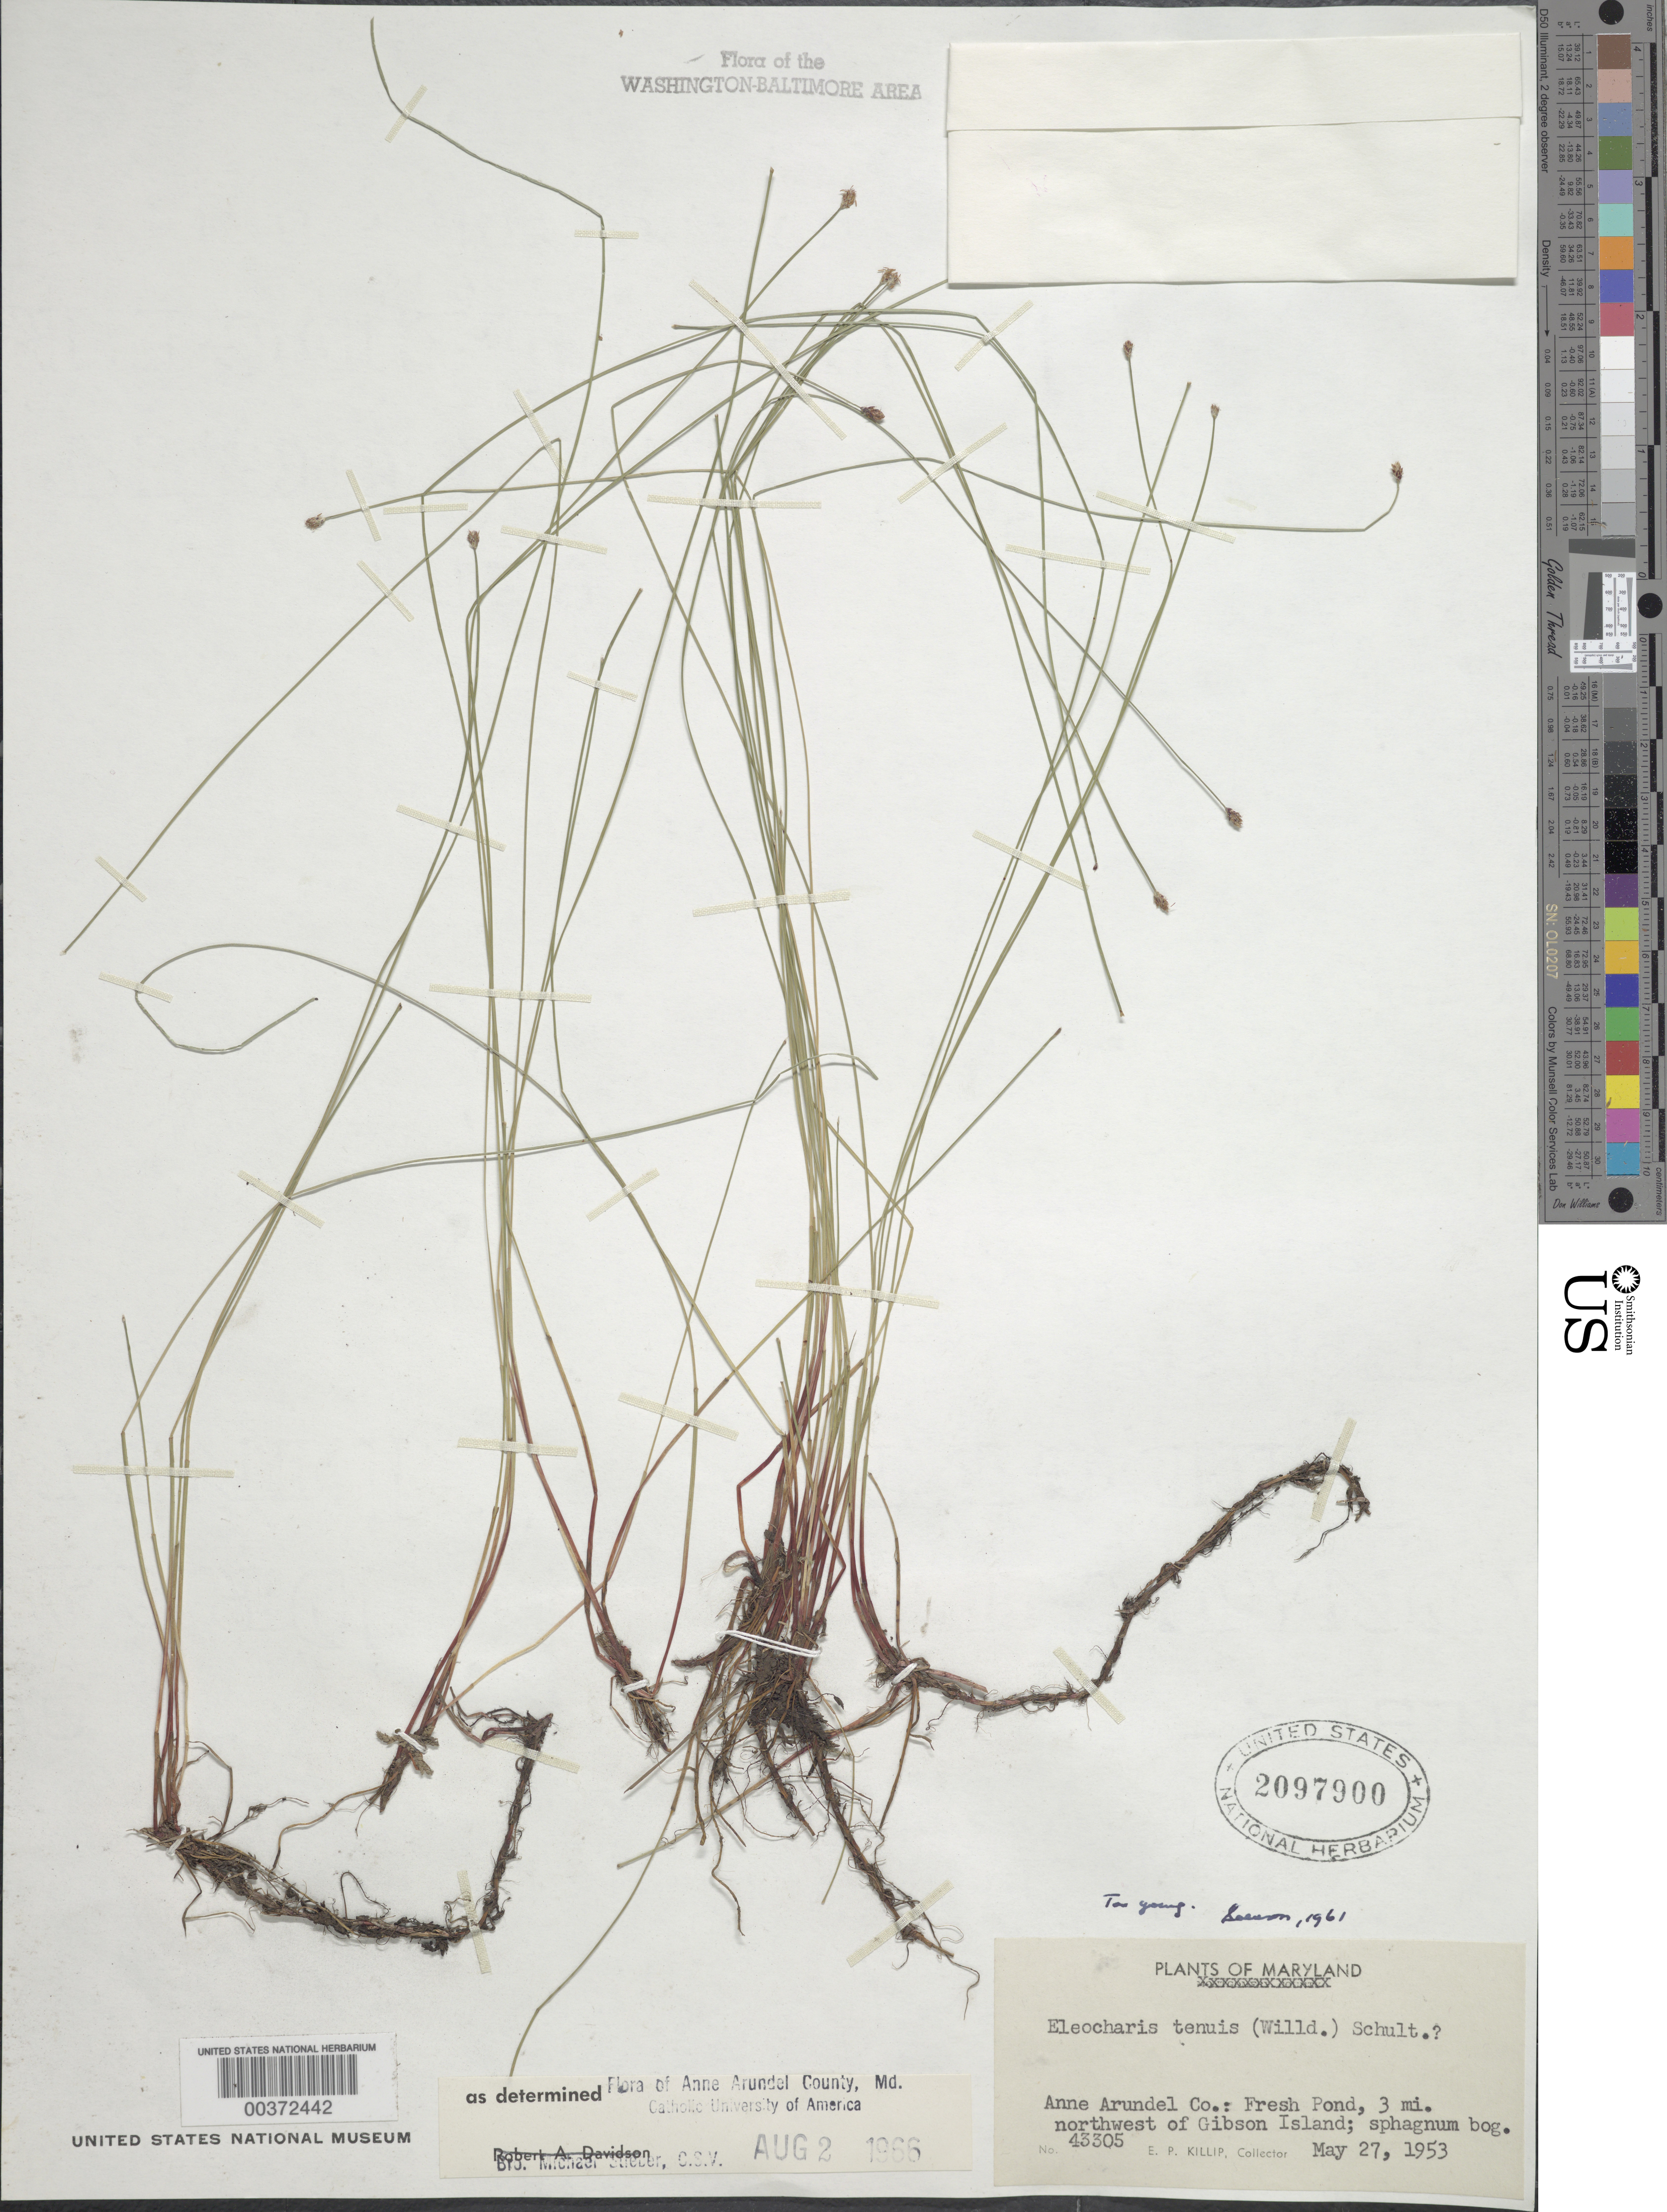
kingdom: Plantae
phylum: Tracheophyta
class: Liliopsida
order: Poales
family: Cyperaceae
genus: Eleocharis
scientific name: Eleocharis tenuis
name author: (Willd.) Schult.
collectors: E. P. Killip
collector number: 43305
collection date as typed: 27 May 1953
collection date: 1953-05-27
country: United States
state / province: Maryland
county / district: Anne Arundel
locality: northwest of Gibson Island, Fresh Pond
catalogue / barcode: US 2097900